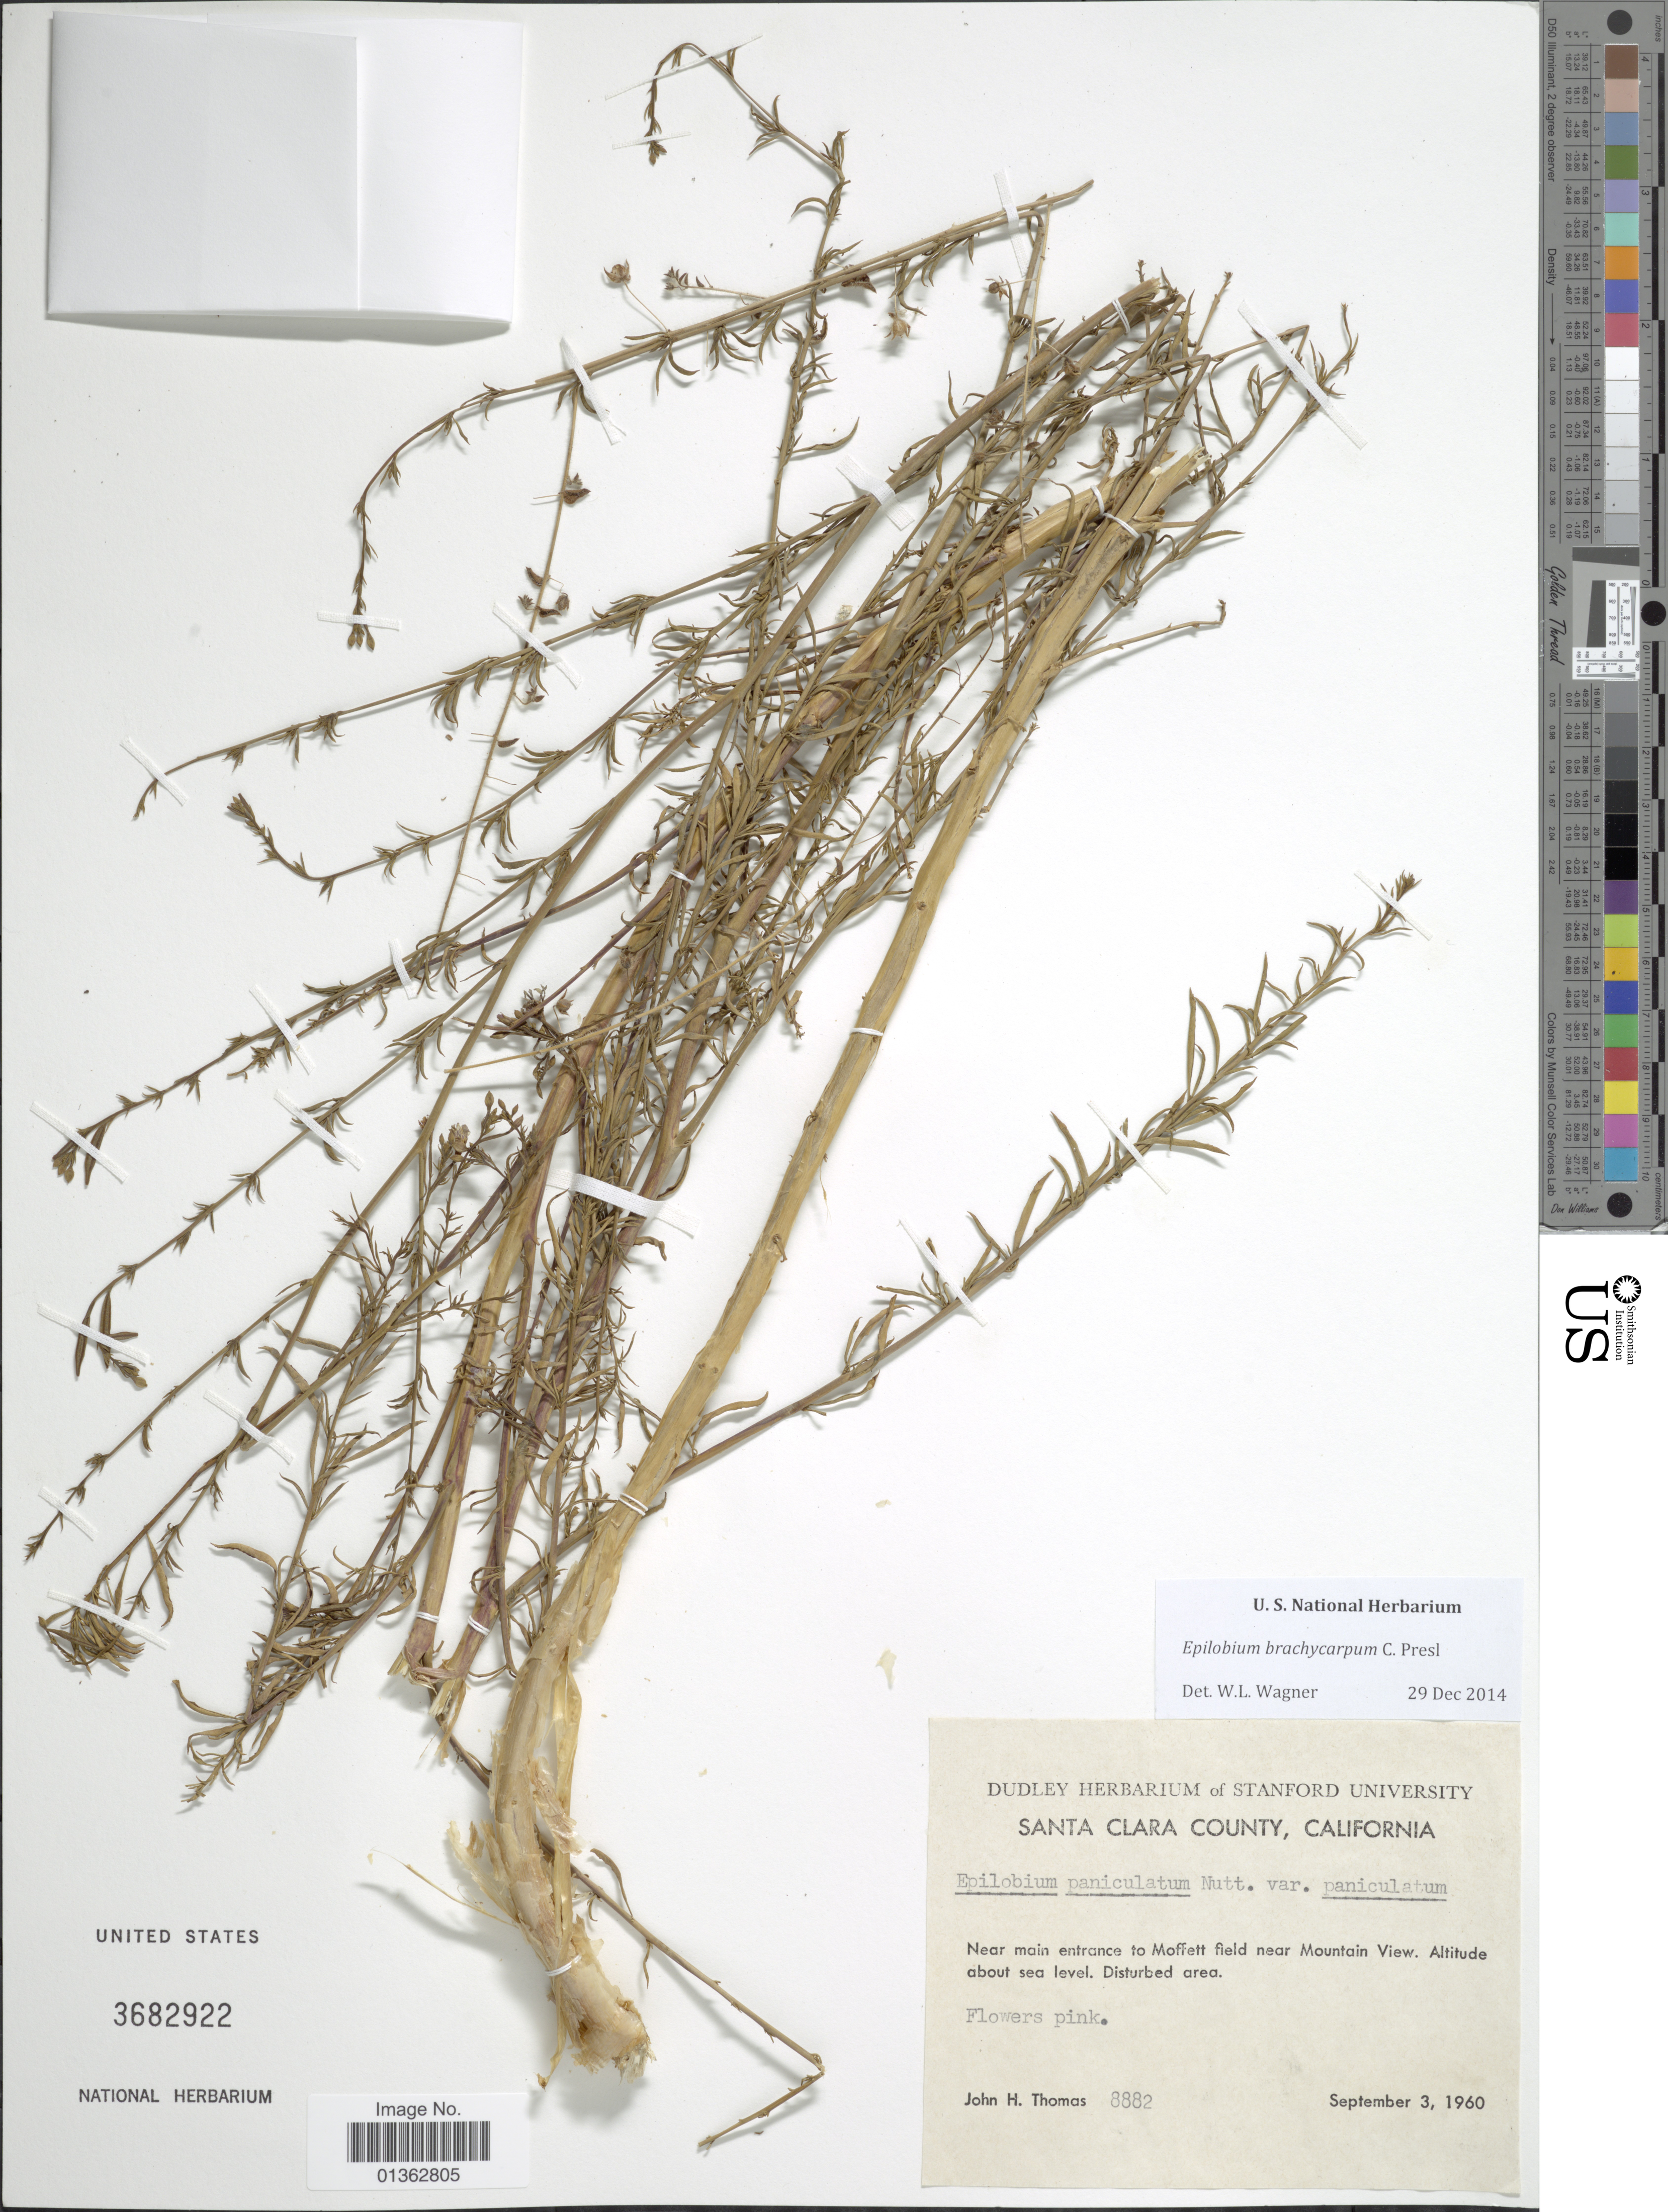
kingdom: Plantae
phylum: Tracheophyta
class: Magnoliopsida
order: Myrtales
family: Onagraceae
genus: Epilobium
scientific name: Epilobium brachycarpum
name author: C. Presl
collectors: J. H. Thomas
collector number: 8882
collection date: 1960-09-03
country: United States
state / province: California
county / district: Santa Clara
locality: Santa Clara County. Near main entrance to Moffett field near Mountain View.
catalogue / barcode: US 3682922